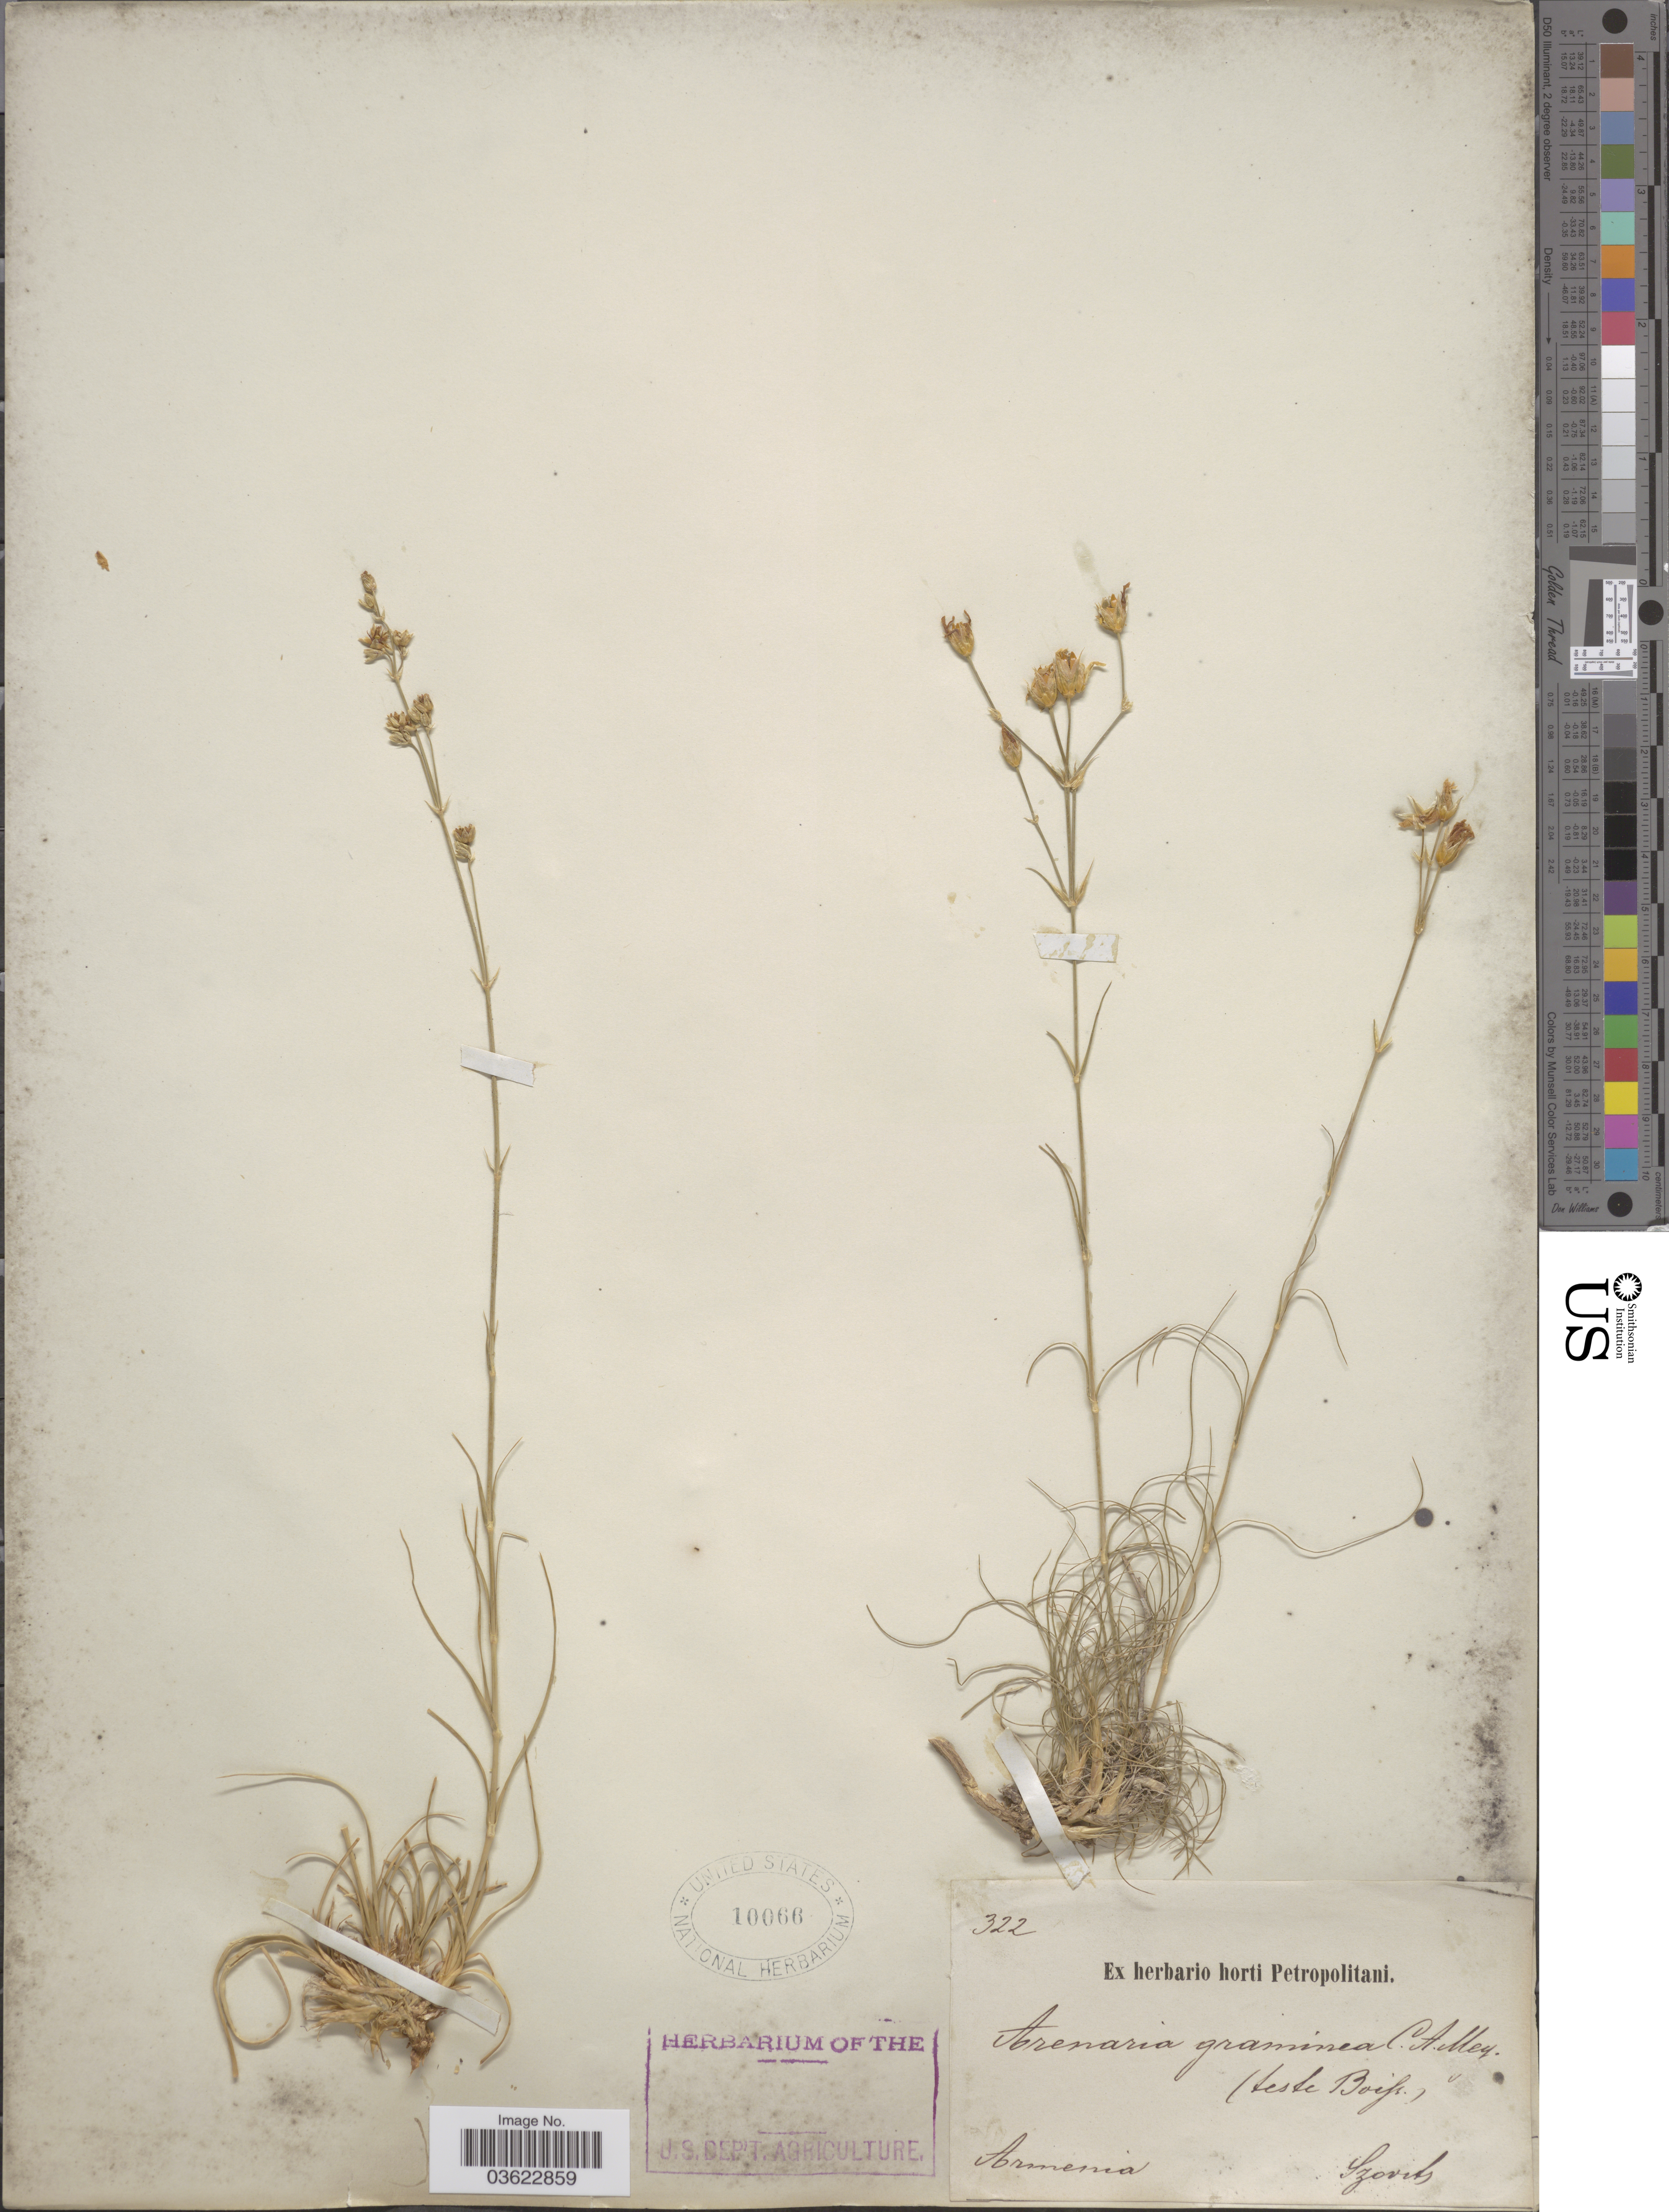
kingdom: Plantae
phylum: Tracheophyta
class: Magnoliopsida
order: Caryophyllales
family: Caryophyllaceae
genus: Arenaria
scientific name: Arenaria graminea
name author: C.A. Mey.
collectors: Szovits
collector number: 322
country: Armenia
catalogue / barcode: US 10066